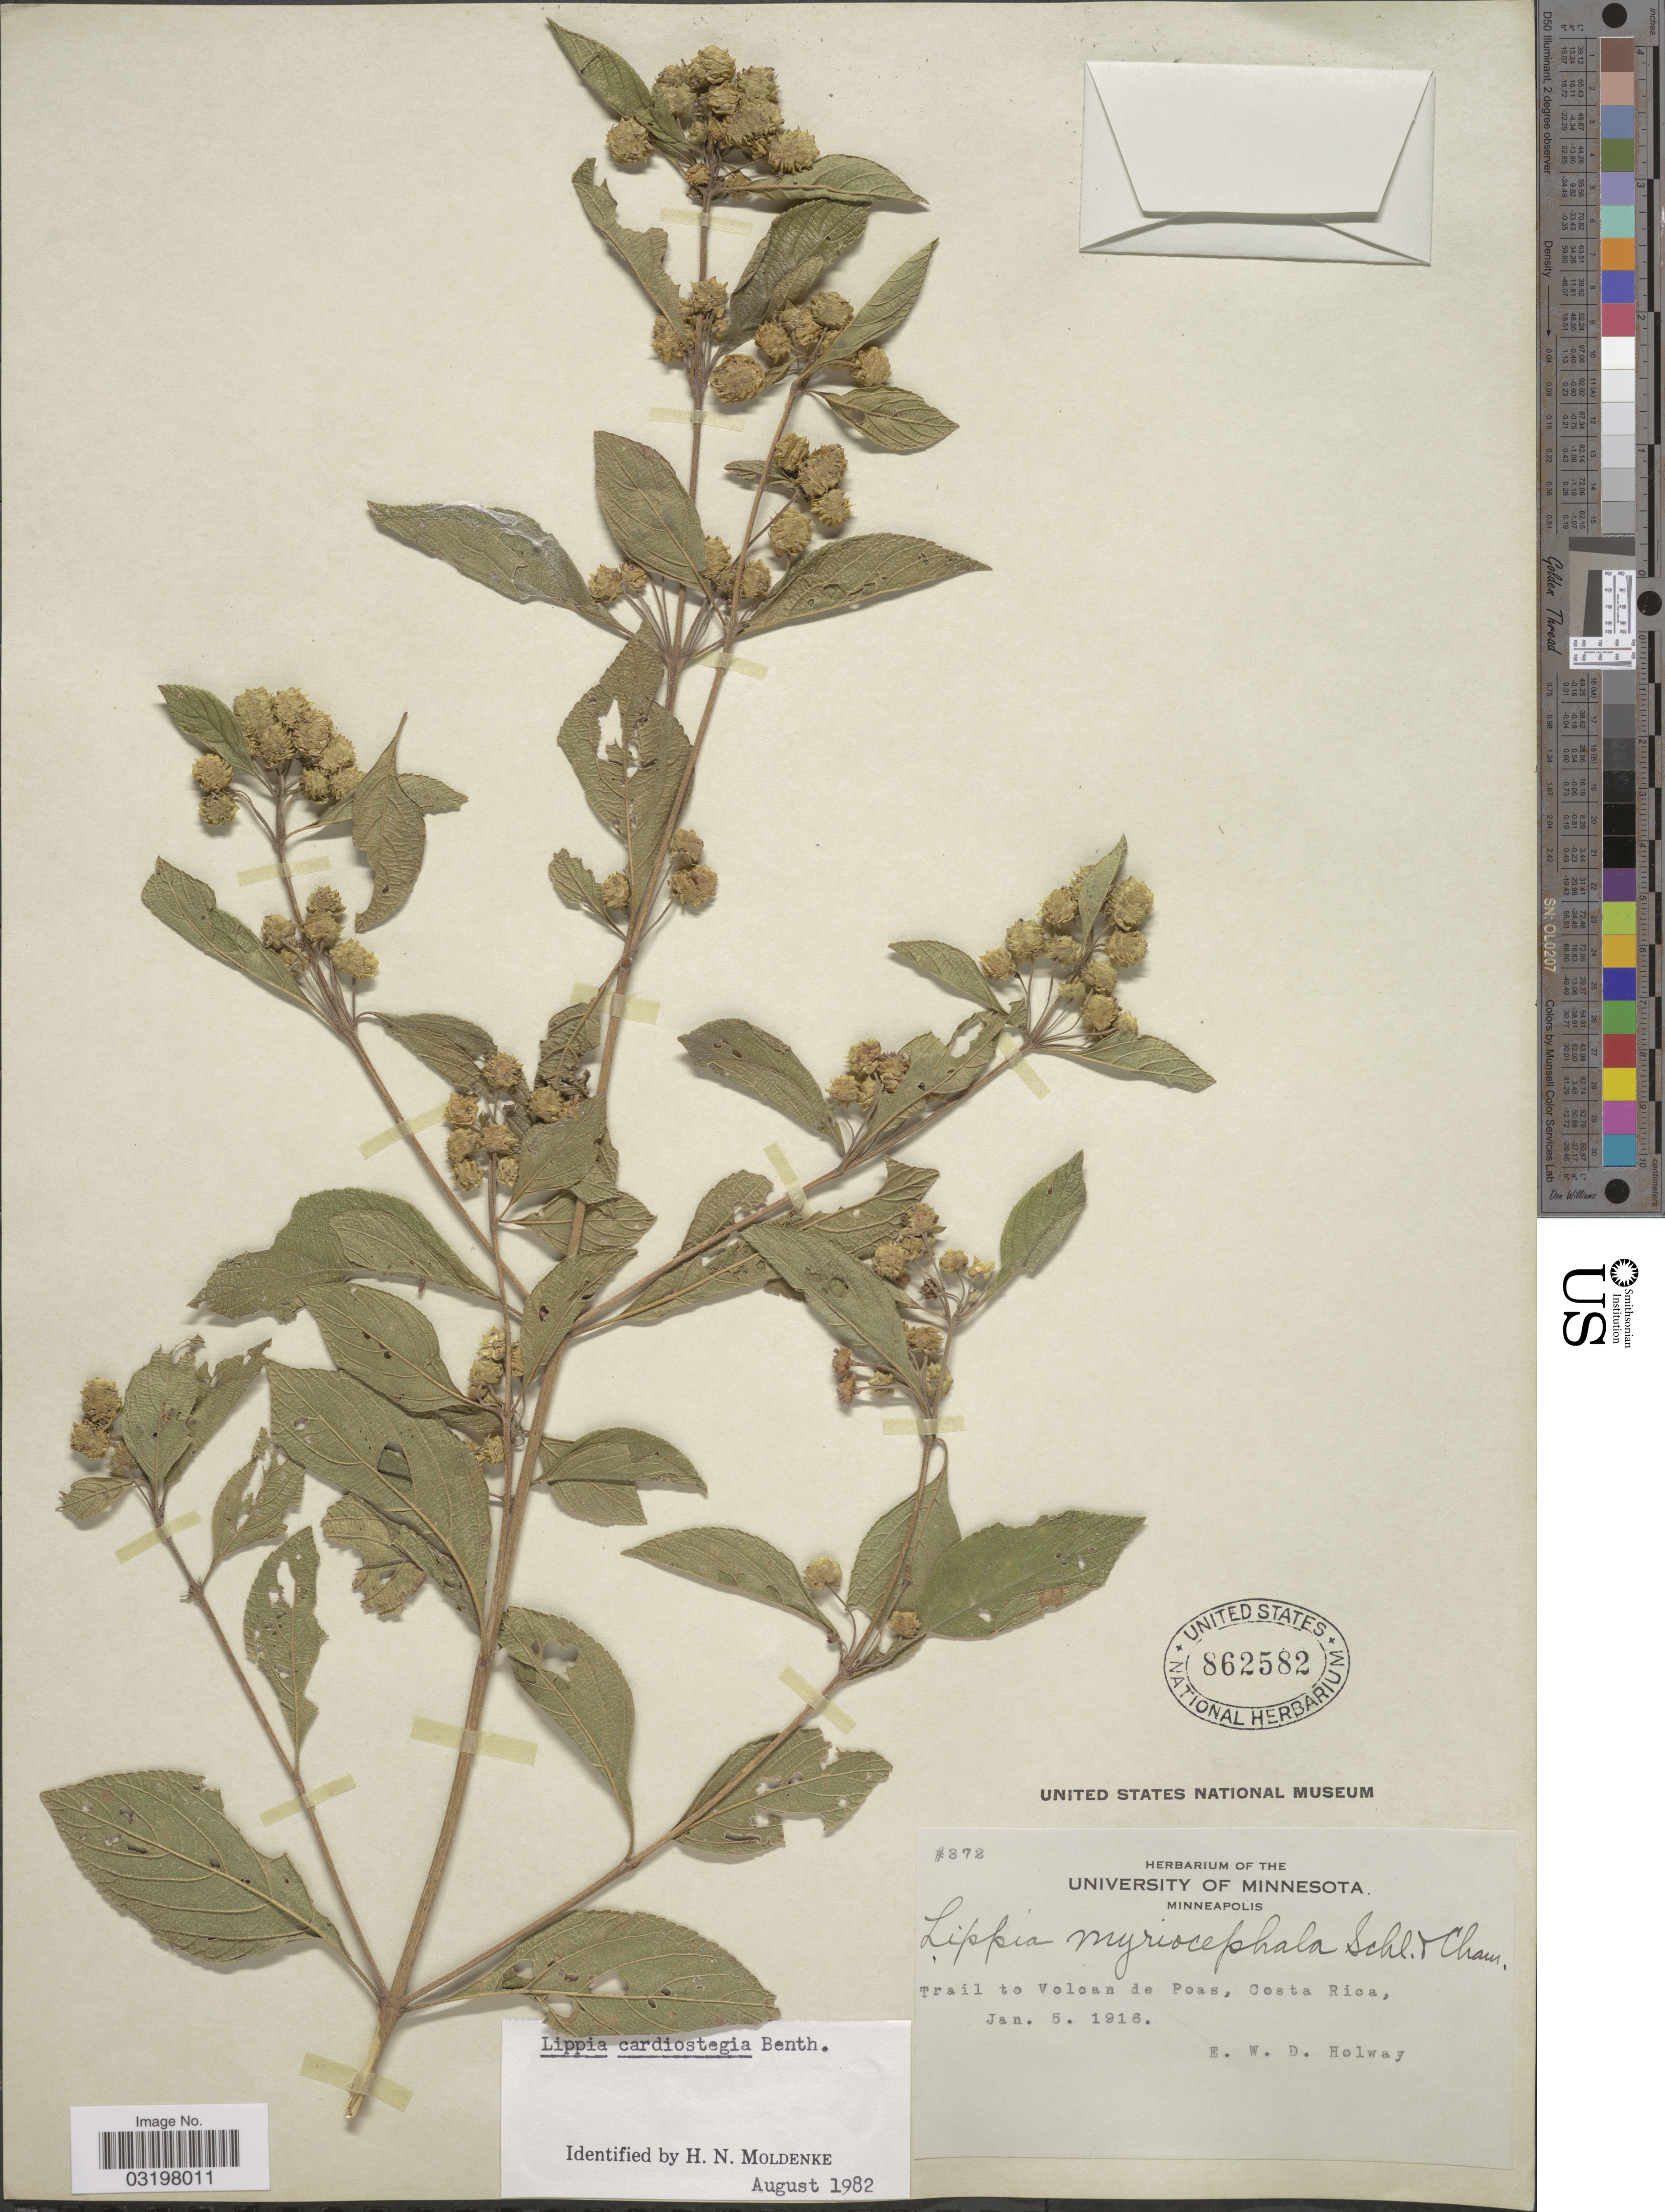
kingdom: Plantae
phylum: Tracheophyta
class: Magnoliopsida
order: Lamiales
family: Verbenaceae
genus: Lippia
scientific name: Lippia cardiostegia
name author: Benth.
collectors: E. W. D. Holway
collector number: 372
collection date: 1916-01-05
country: Costa Rica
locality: Trail to Volcan de Poas.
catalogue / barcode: US 862582